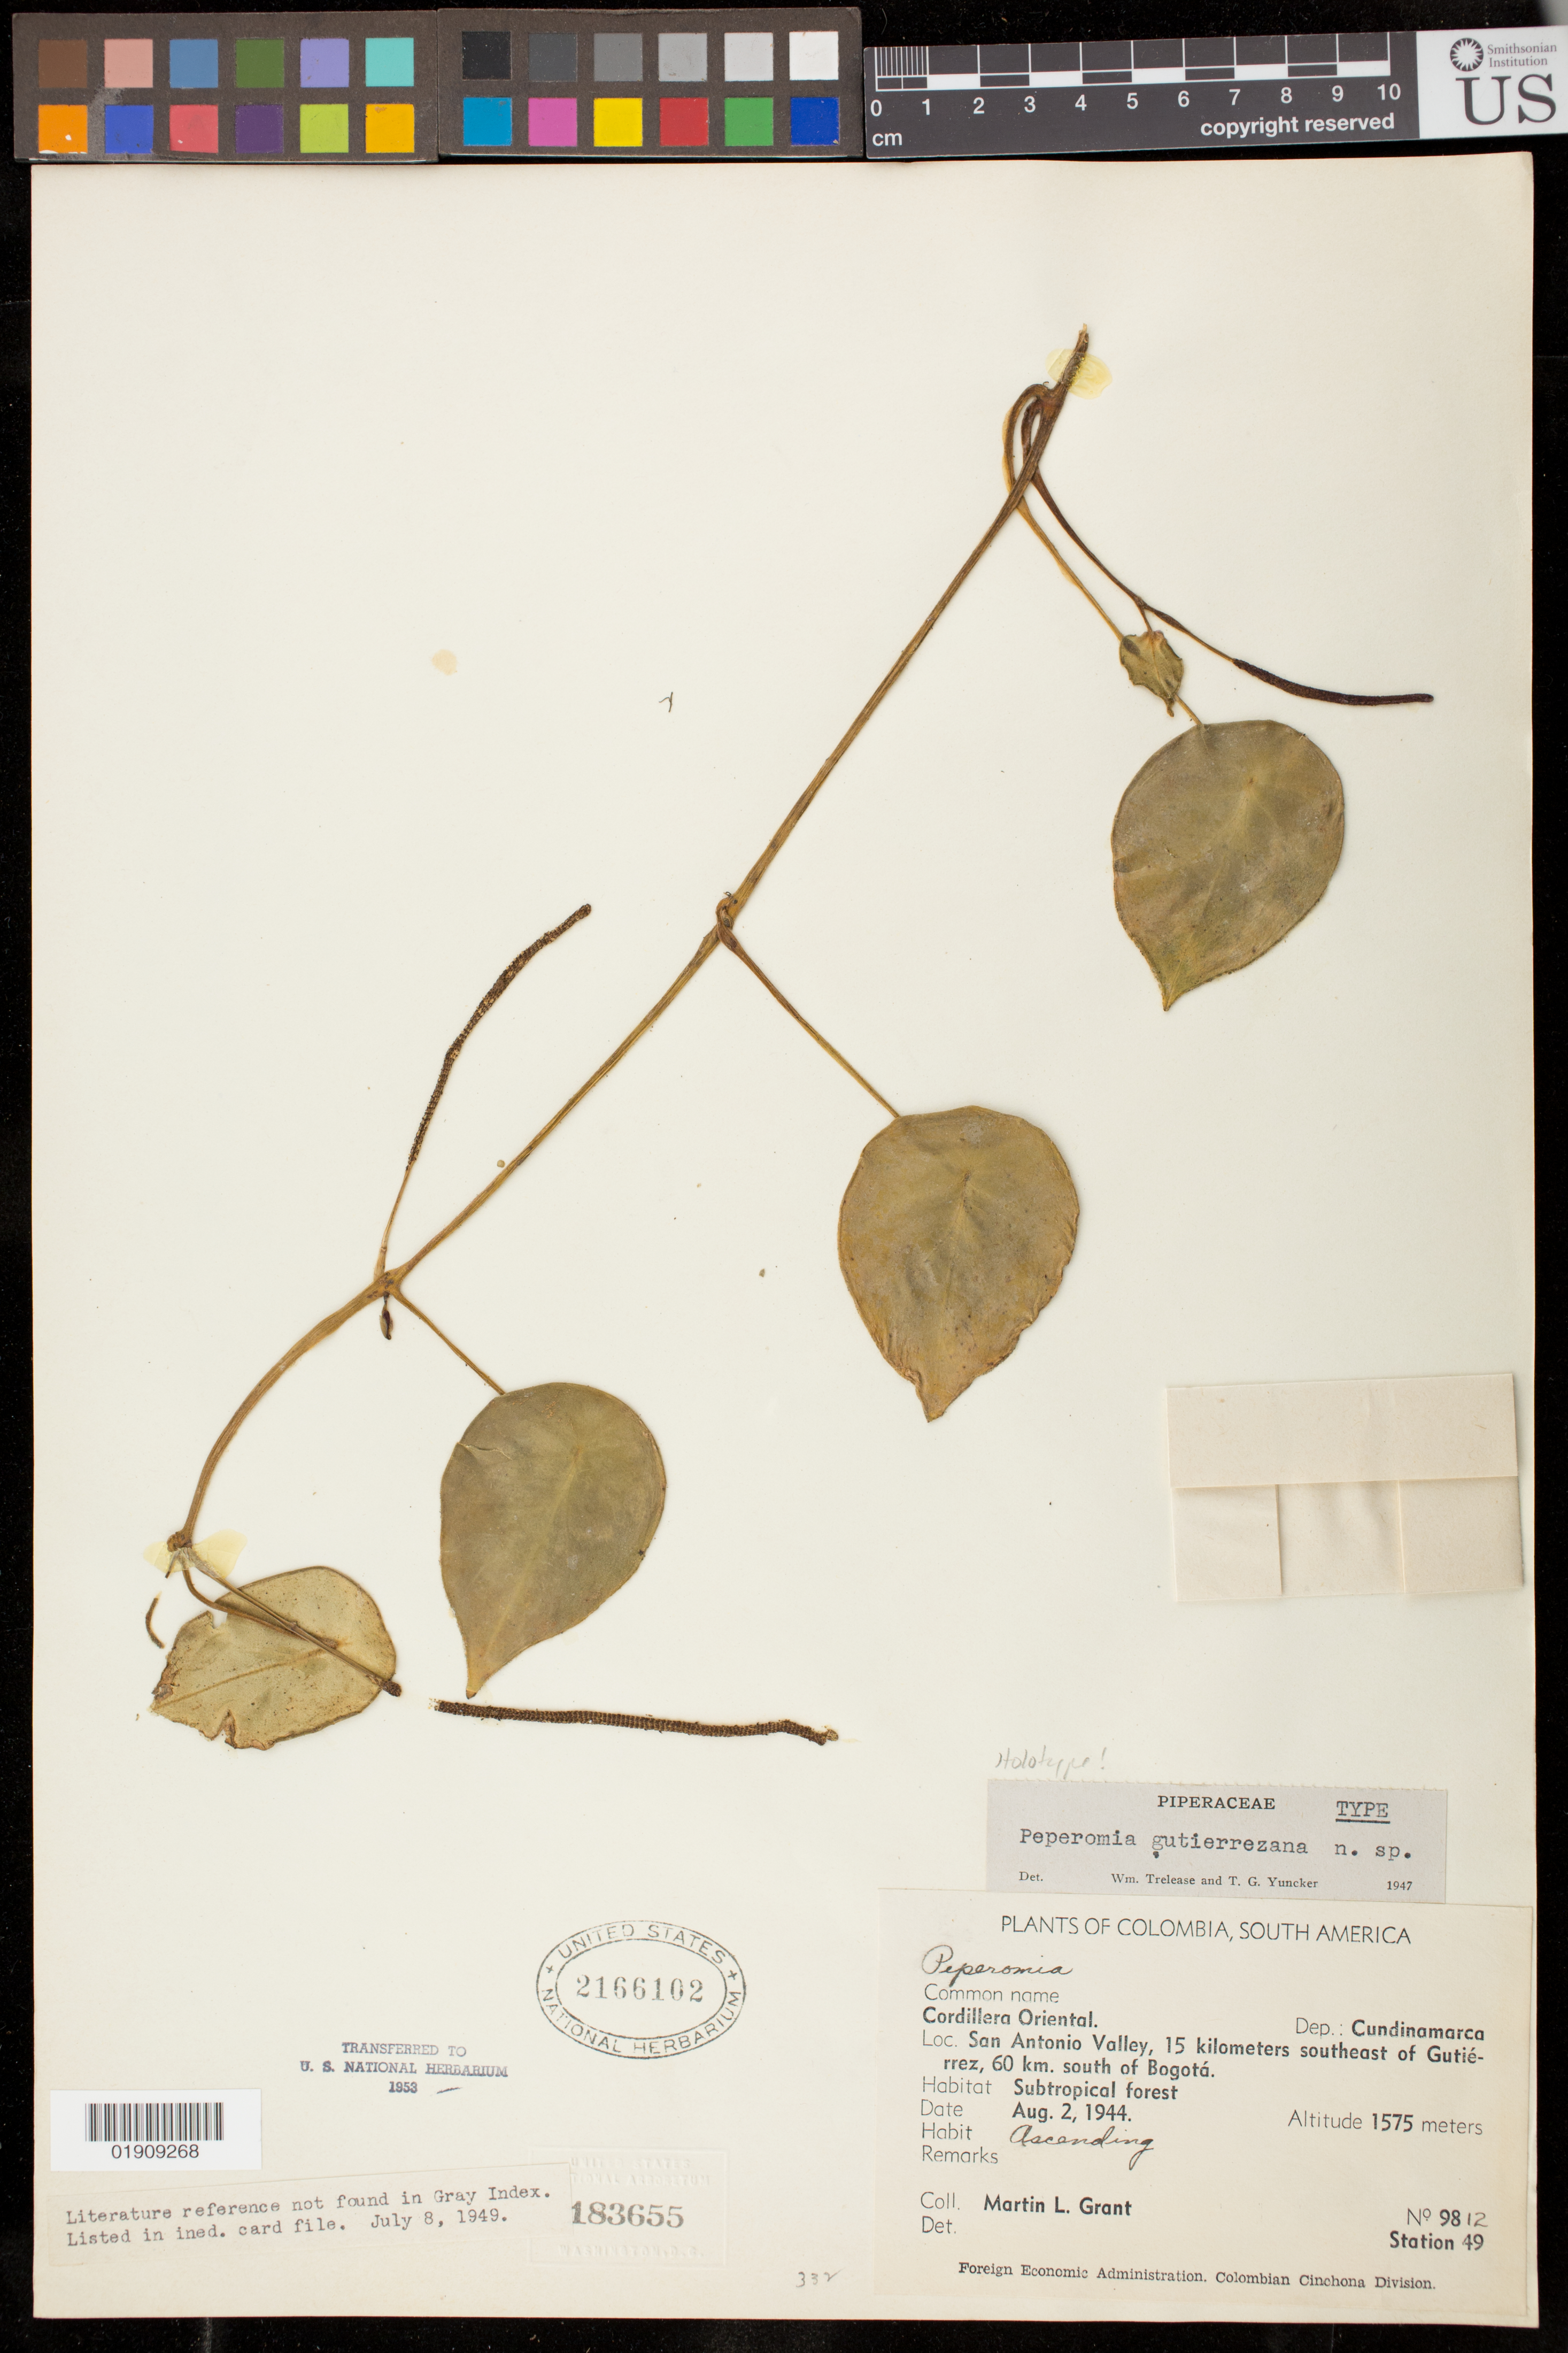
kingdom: Plantae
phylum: Tracheophyta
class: Magnoliopsida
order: Piperales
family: Piperaceae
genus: Peperomia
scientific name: Peperomia gutierrezana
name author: Yunck.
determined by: Trelease, W.; Yuncker, T. G.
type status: Holotype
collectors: M. L. Grant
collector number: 9812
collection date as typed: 02 Aug 1944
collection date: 1944-08-02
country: Colombia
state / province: Cundinamarca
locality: Cordillera Oriental, San Antonio valley, 15 km SE of Gutierrez, 60 km S of Bogota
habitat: Subtropical forest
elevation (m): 1575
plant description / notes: Holotype originally deposited at NA (as cited in protologue), transferred to US (1953)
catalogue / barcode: US 2166102